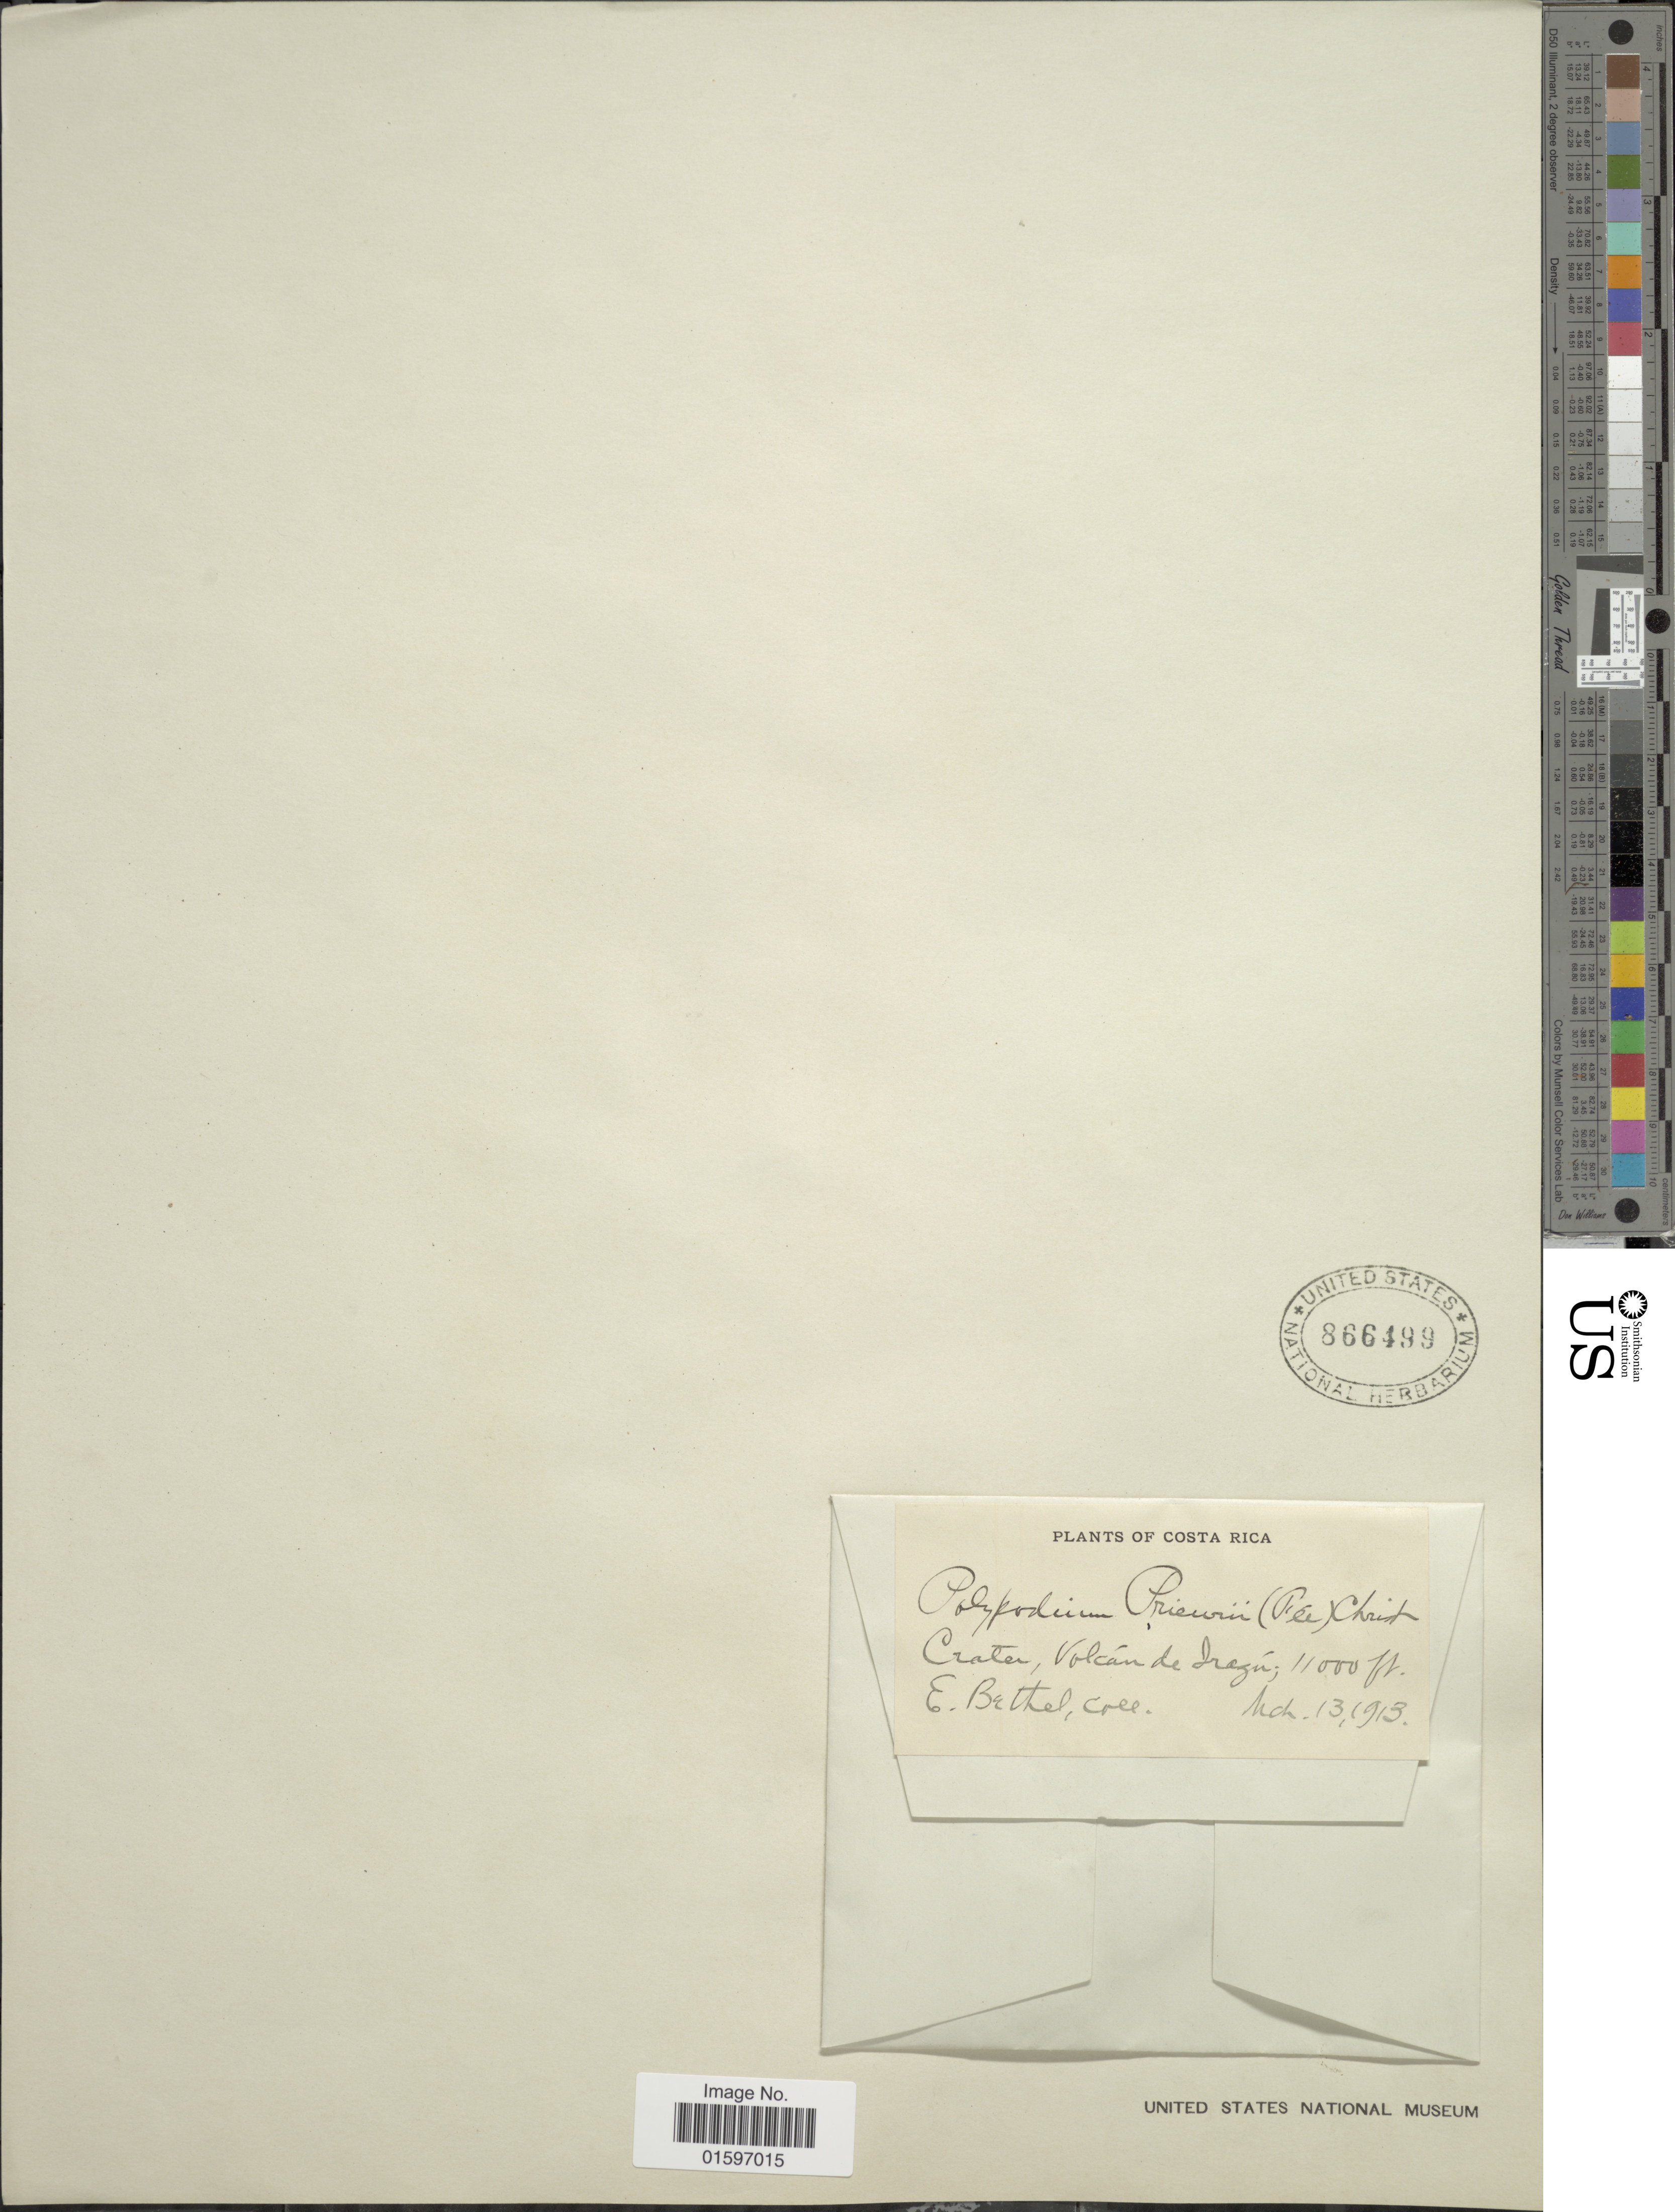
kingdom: Plantae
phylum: Tracheophyta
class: Polypodiopsida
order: Polypodiales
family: Polypodiaceae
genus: Pleopeltis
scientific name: Pleopeltis astrolepis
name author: (Liebm.) E. Fourn.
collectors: E. Bethel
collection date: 1913-03-13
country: Costa Rica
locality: Crater, Volcán de Iragú.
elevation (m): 3353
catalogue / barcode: US 866499